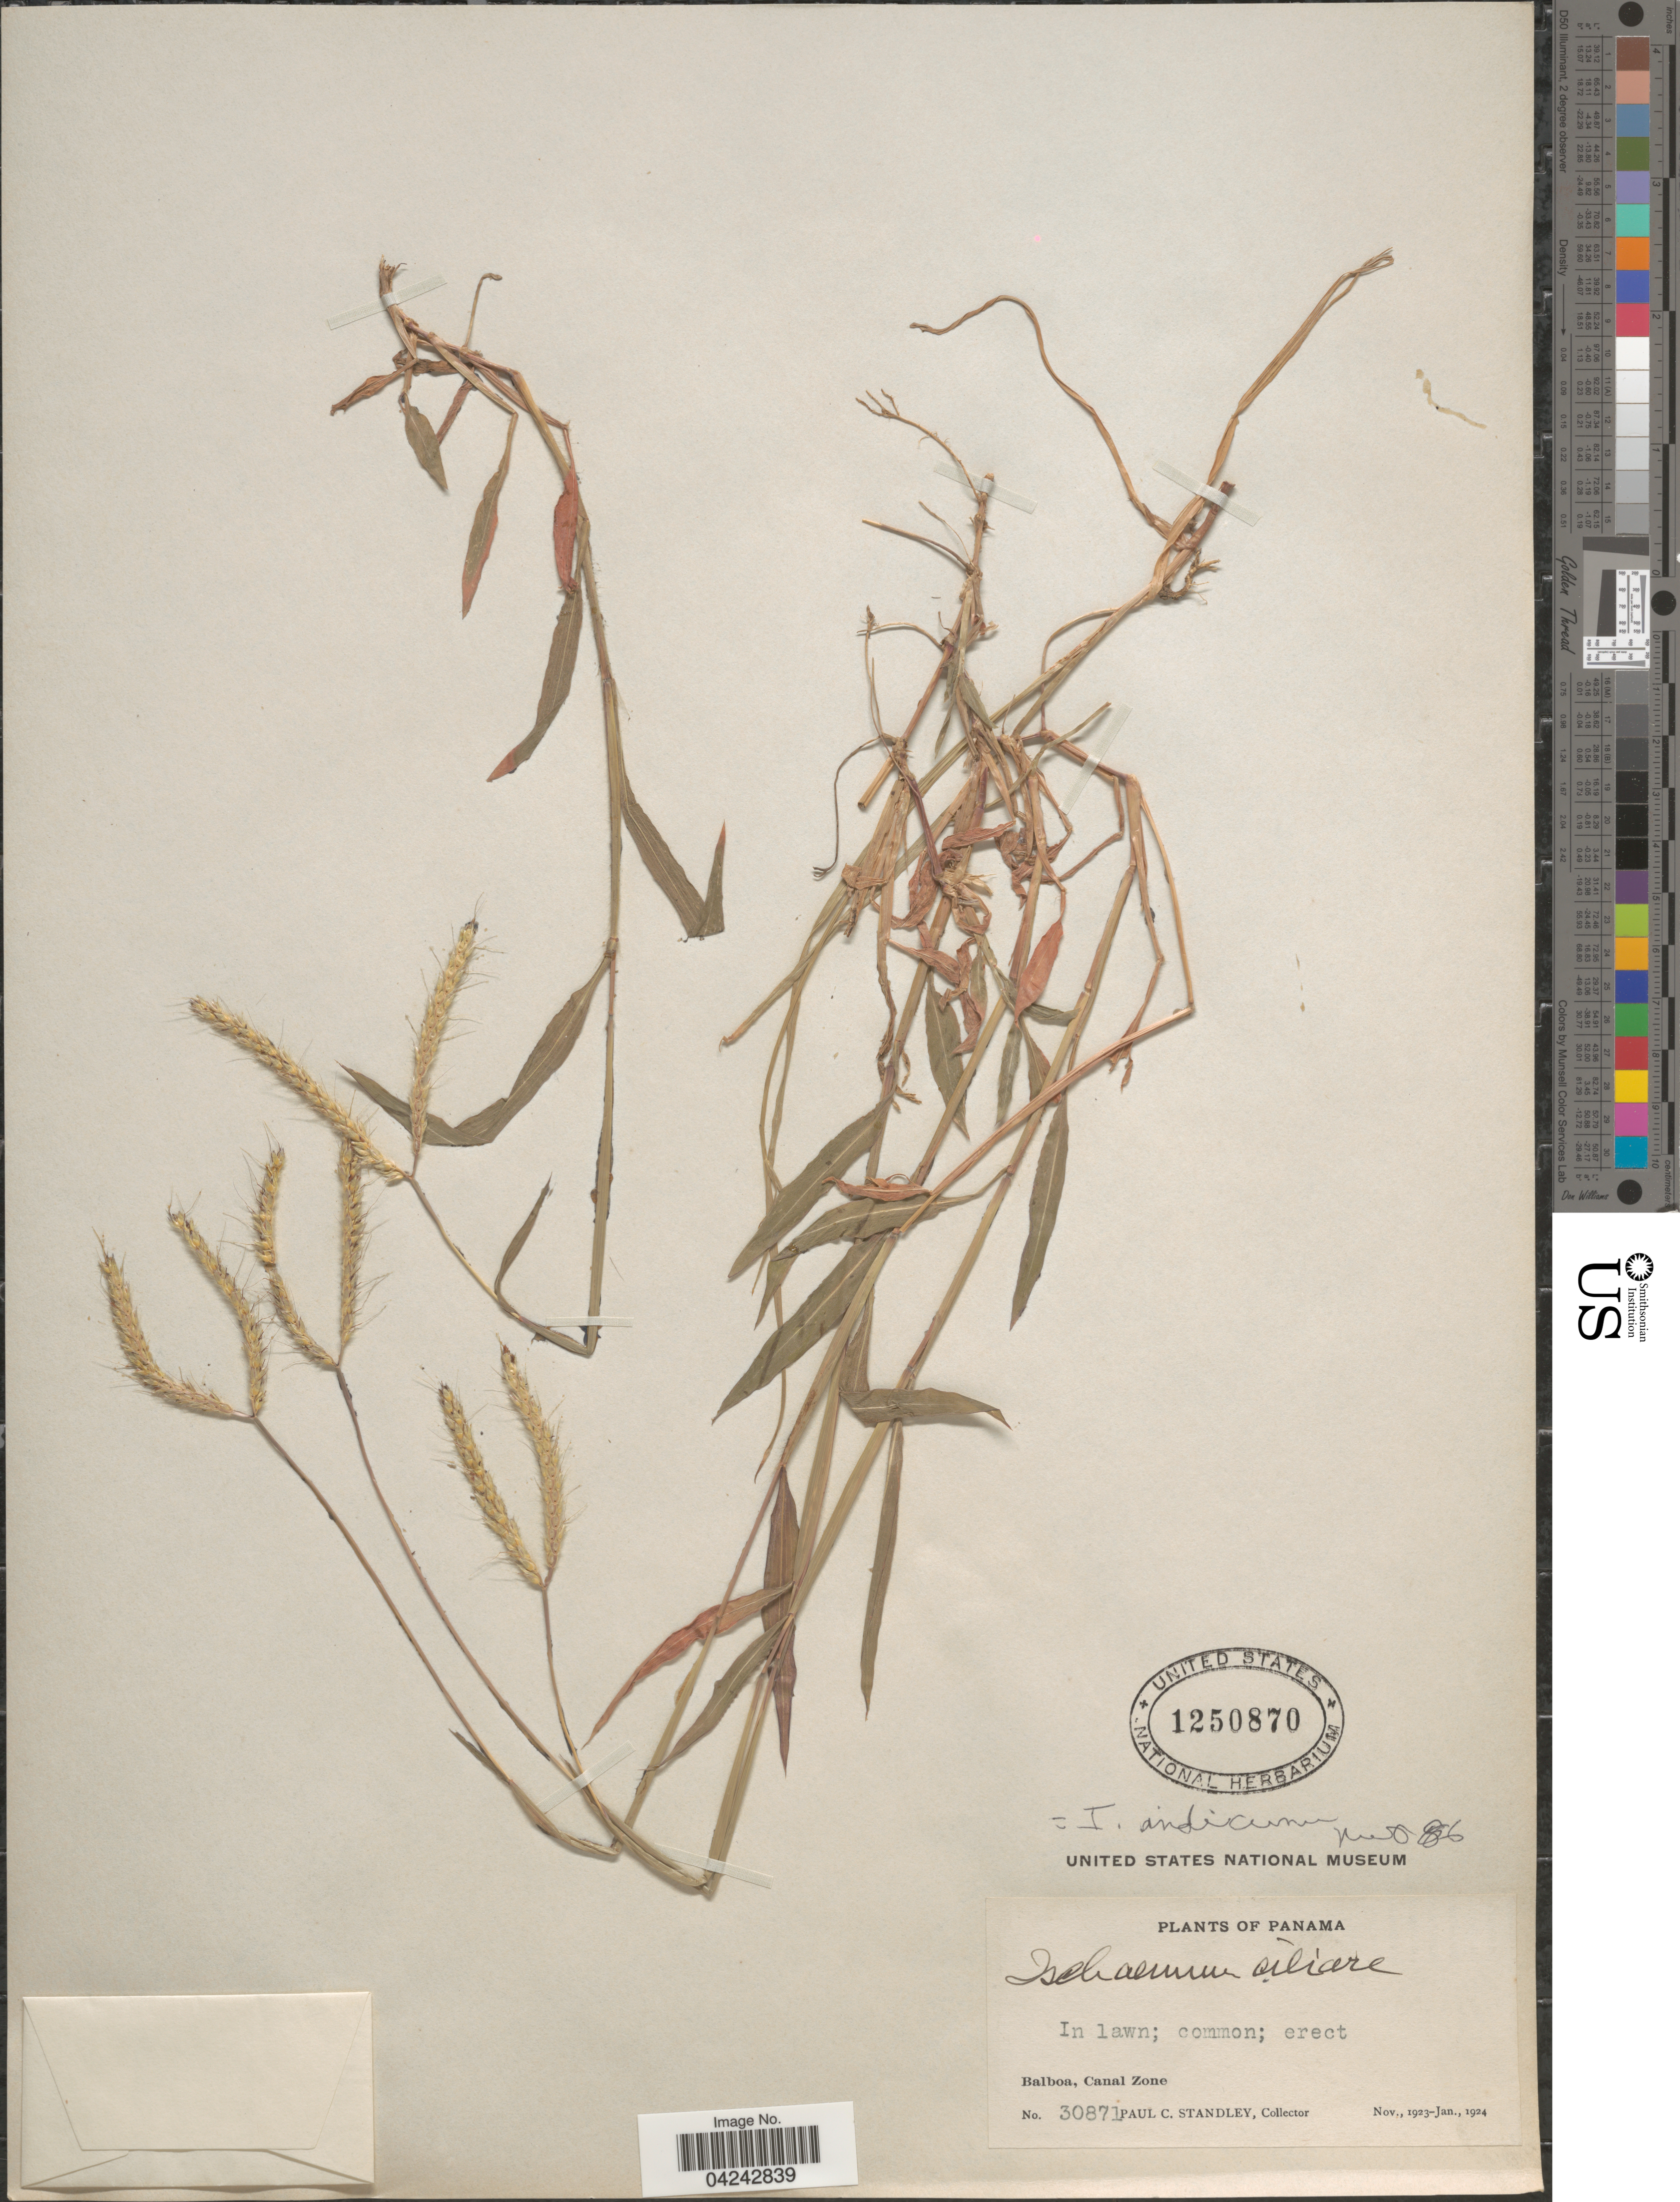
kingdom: Plantae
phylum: Tracheophyta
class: Liliopsida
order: Poales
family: Poaceae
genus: Ischaemum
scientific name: Ischaemum ciliare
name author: Retz.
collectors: P. C. Standley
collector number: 30871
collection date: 1923-11/1924-01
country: Panama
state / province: Colón / Panamá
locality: Balboa, Canal Zone.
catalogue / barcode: US 1250870